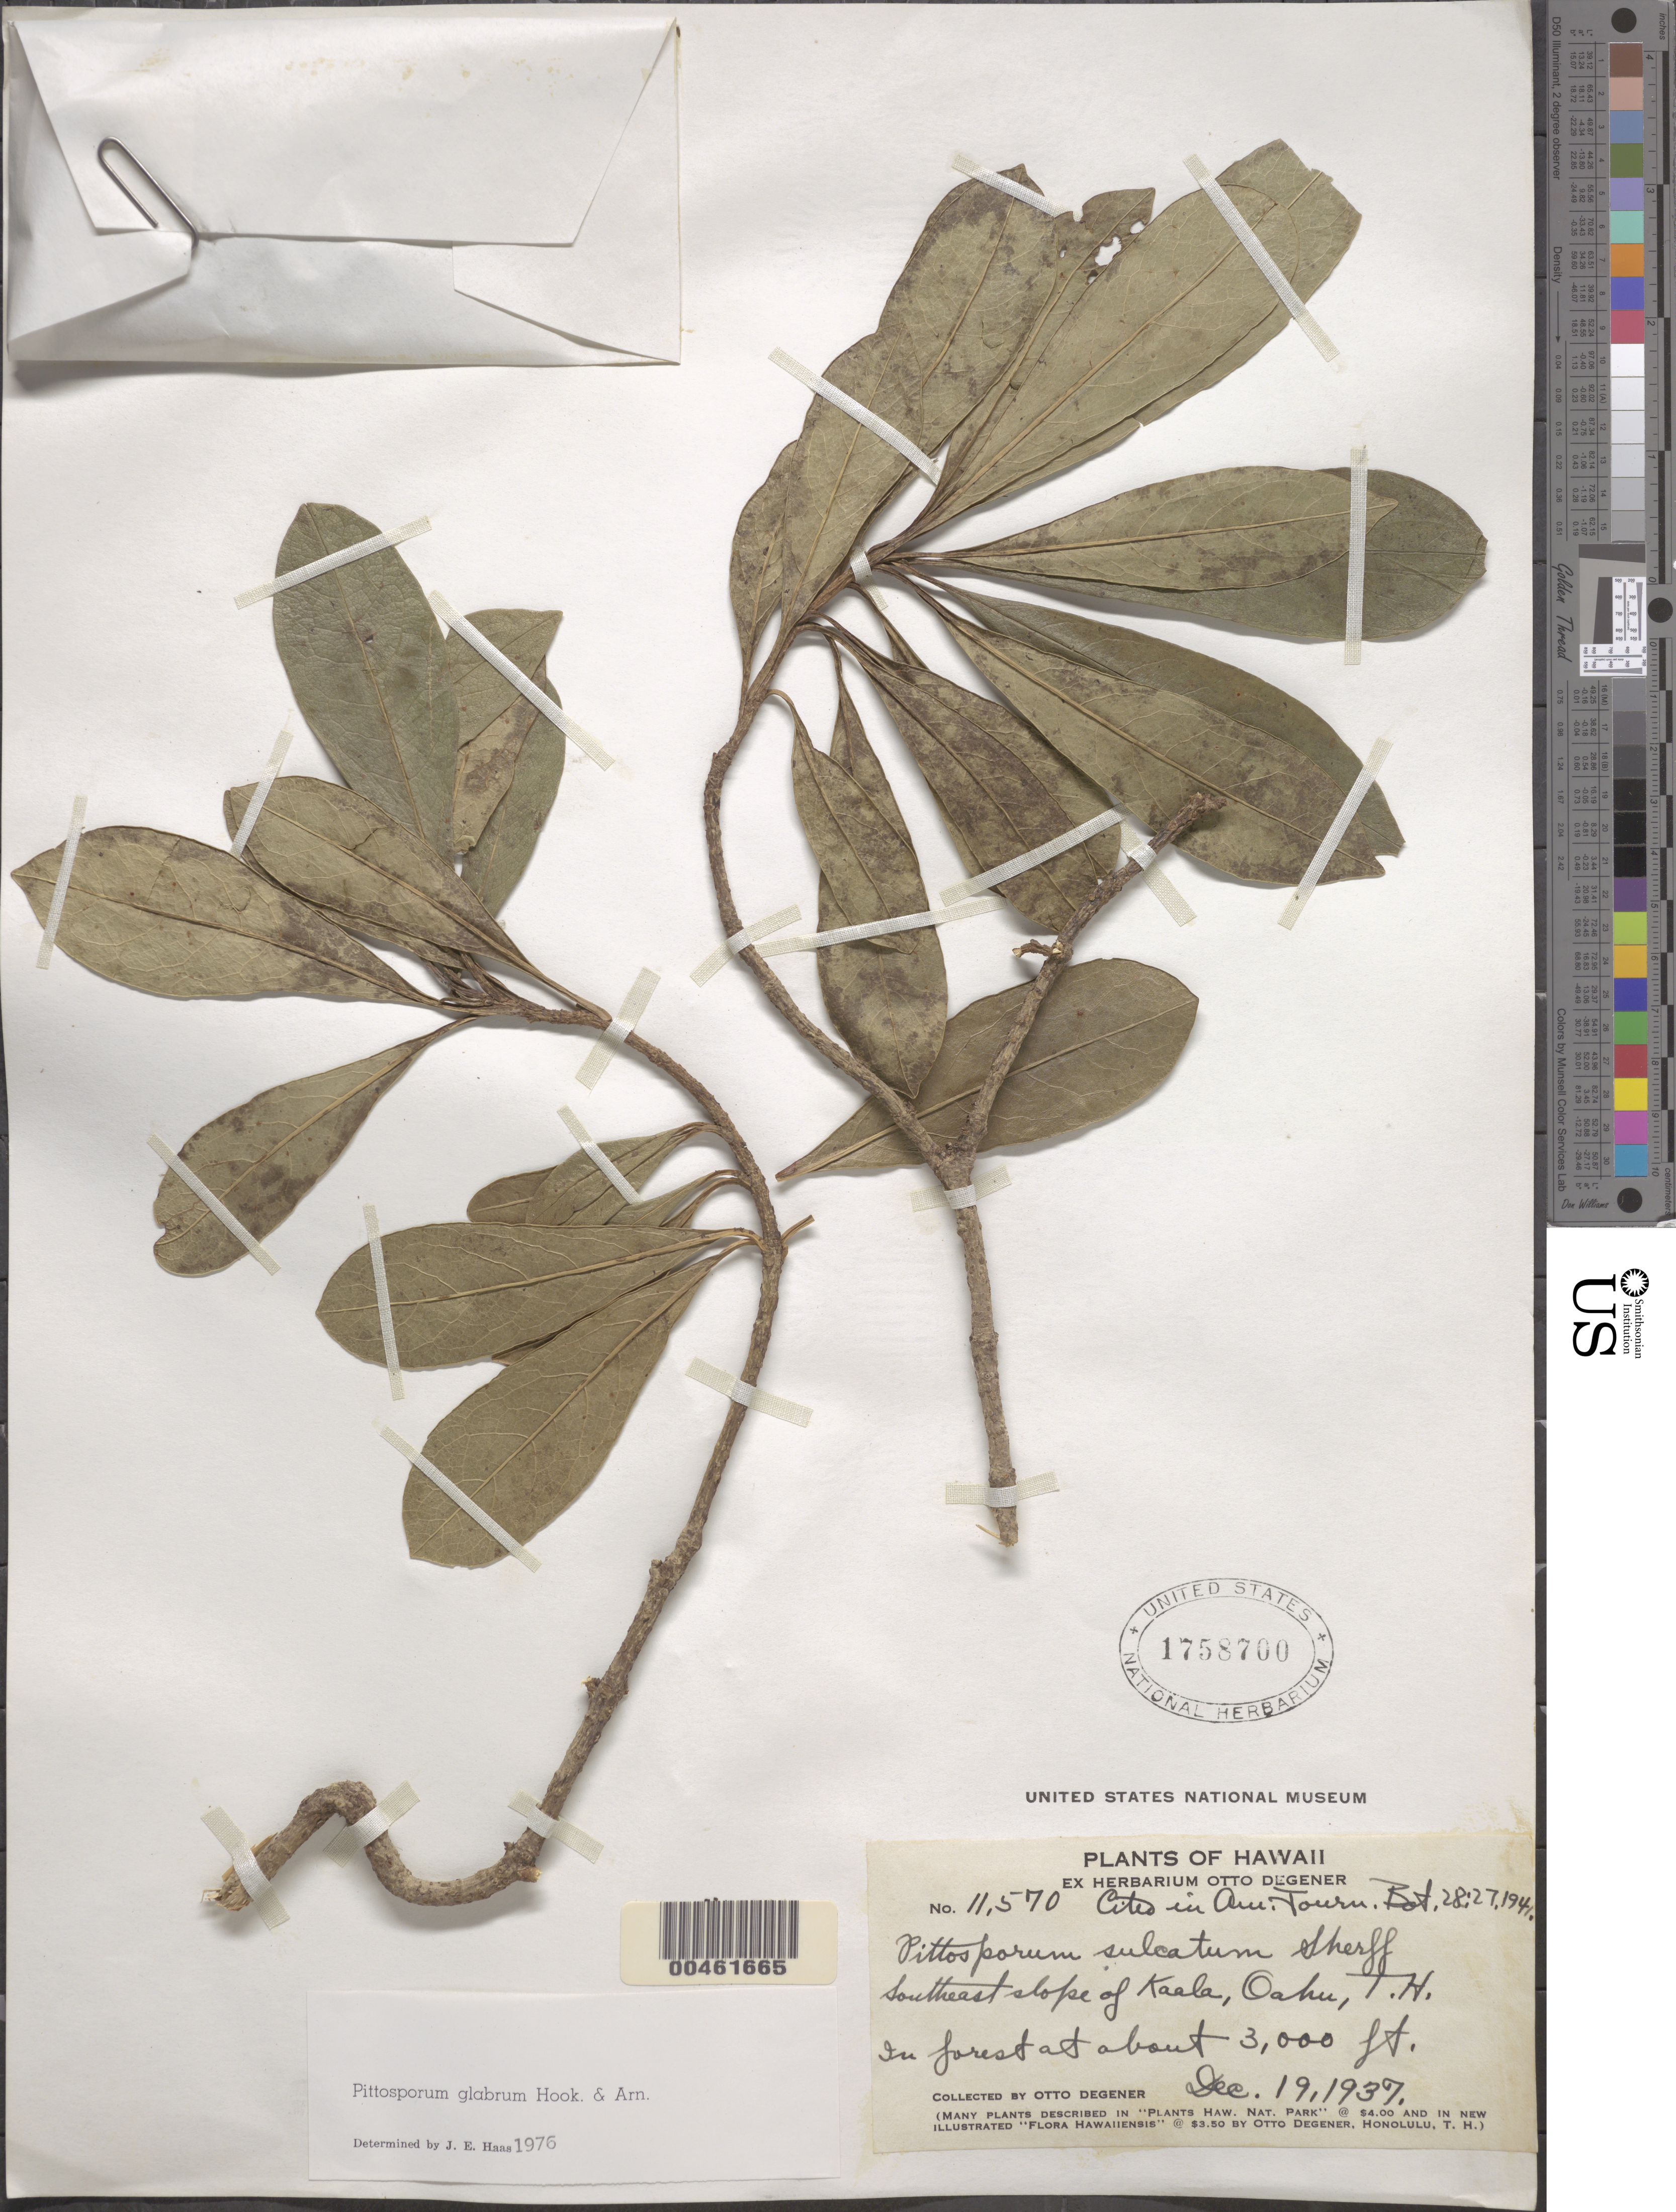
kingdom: Plantae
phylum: Tracheophyta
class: Magnoliopsida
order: Apiales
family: Pittosporaceae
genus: Pittosporum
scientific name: Pittosporum glabrum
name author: Hook. & Arn.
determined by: Haas, J. E.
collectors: O. Degener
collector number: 11570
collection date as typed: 19 Dec 1937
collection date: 1937-12-19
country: United States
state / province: Hawaii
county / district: Honolulu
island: Oahu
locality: SE slope of Kaala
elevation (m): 914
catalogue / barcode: US 1758700